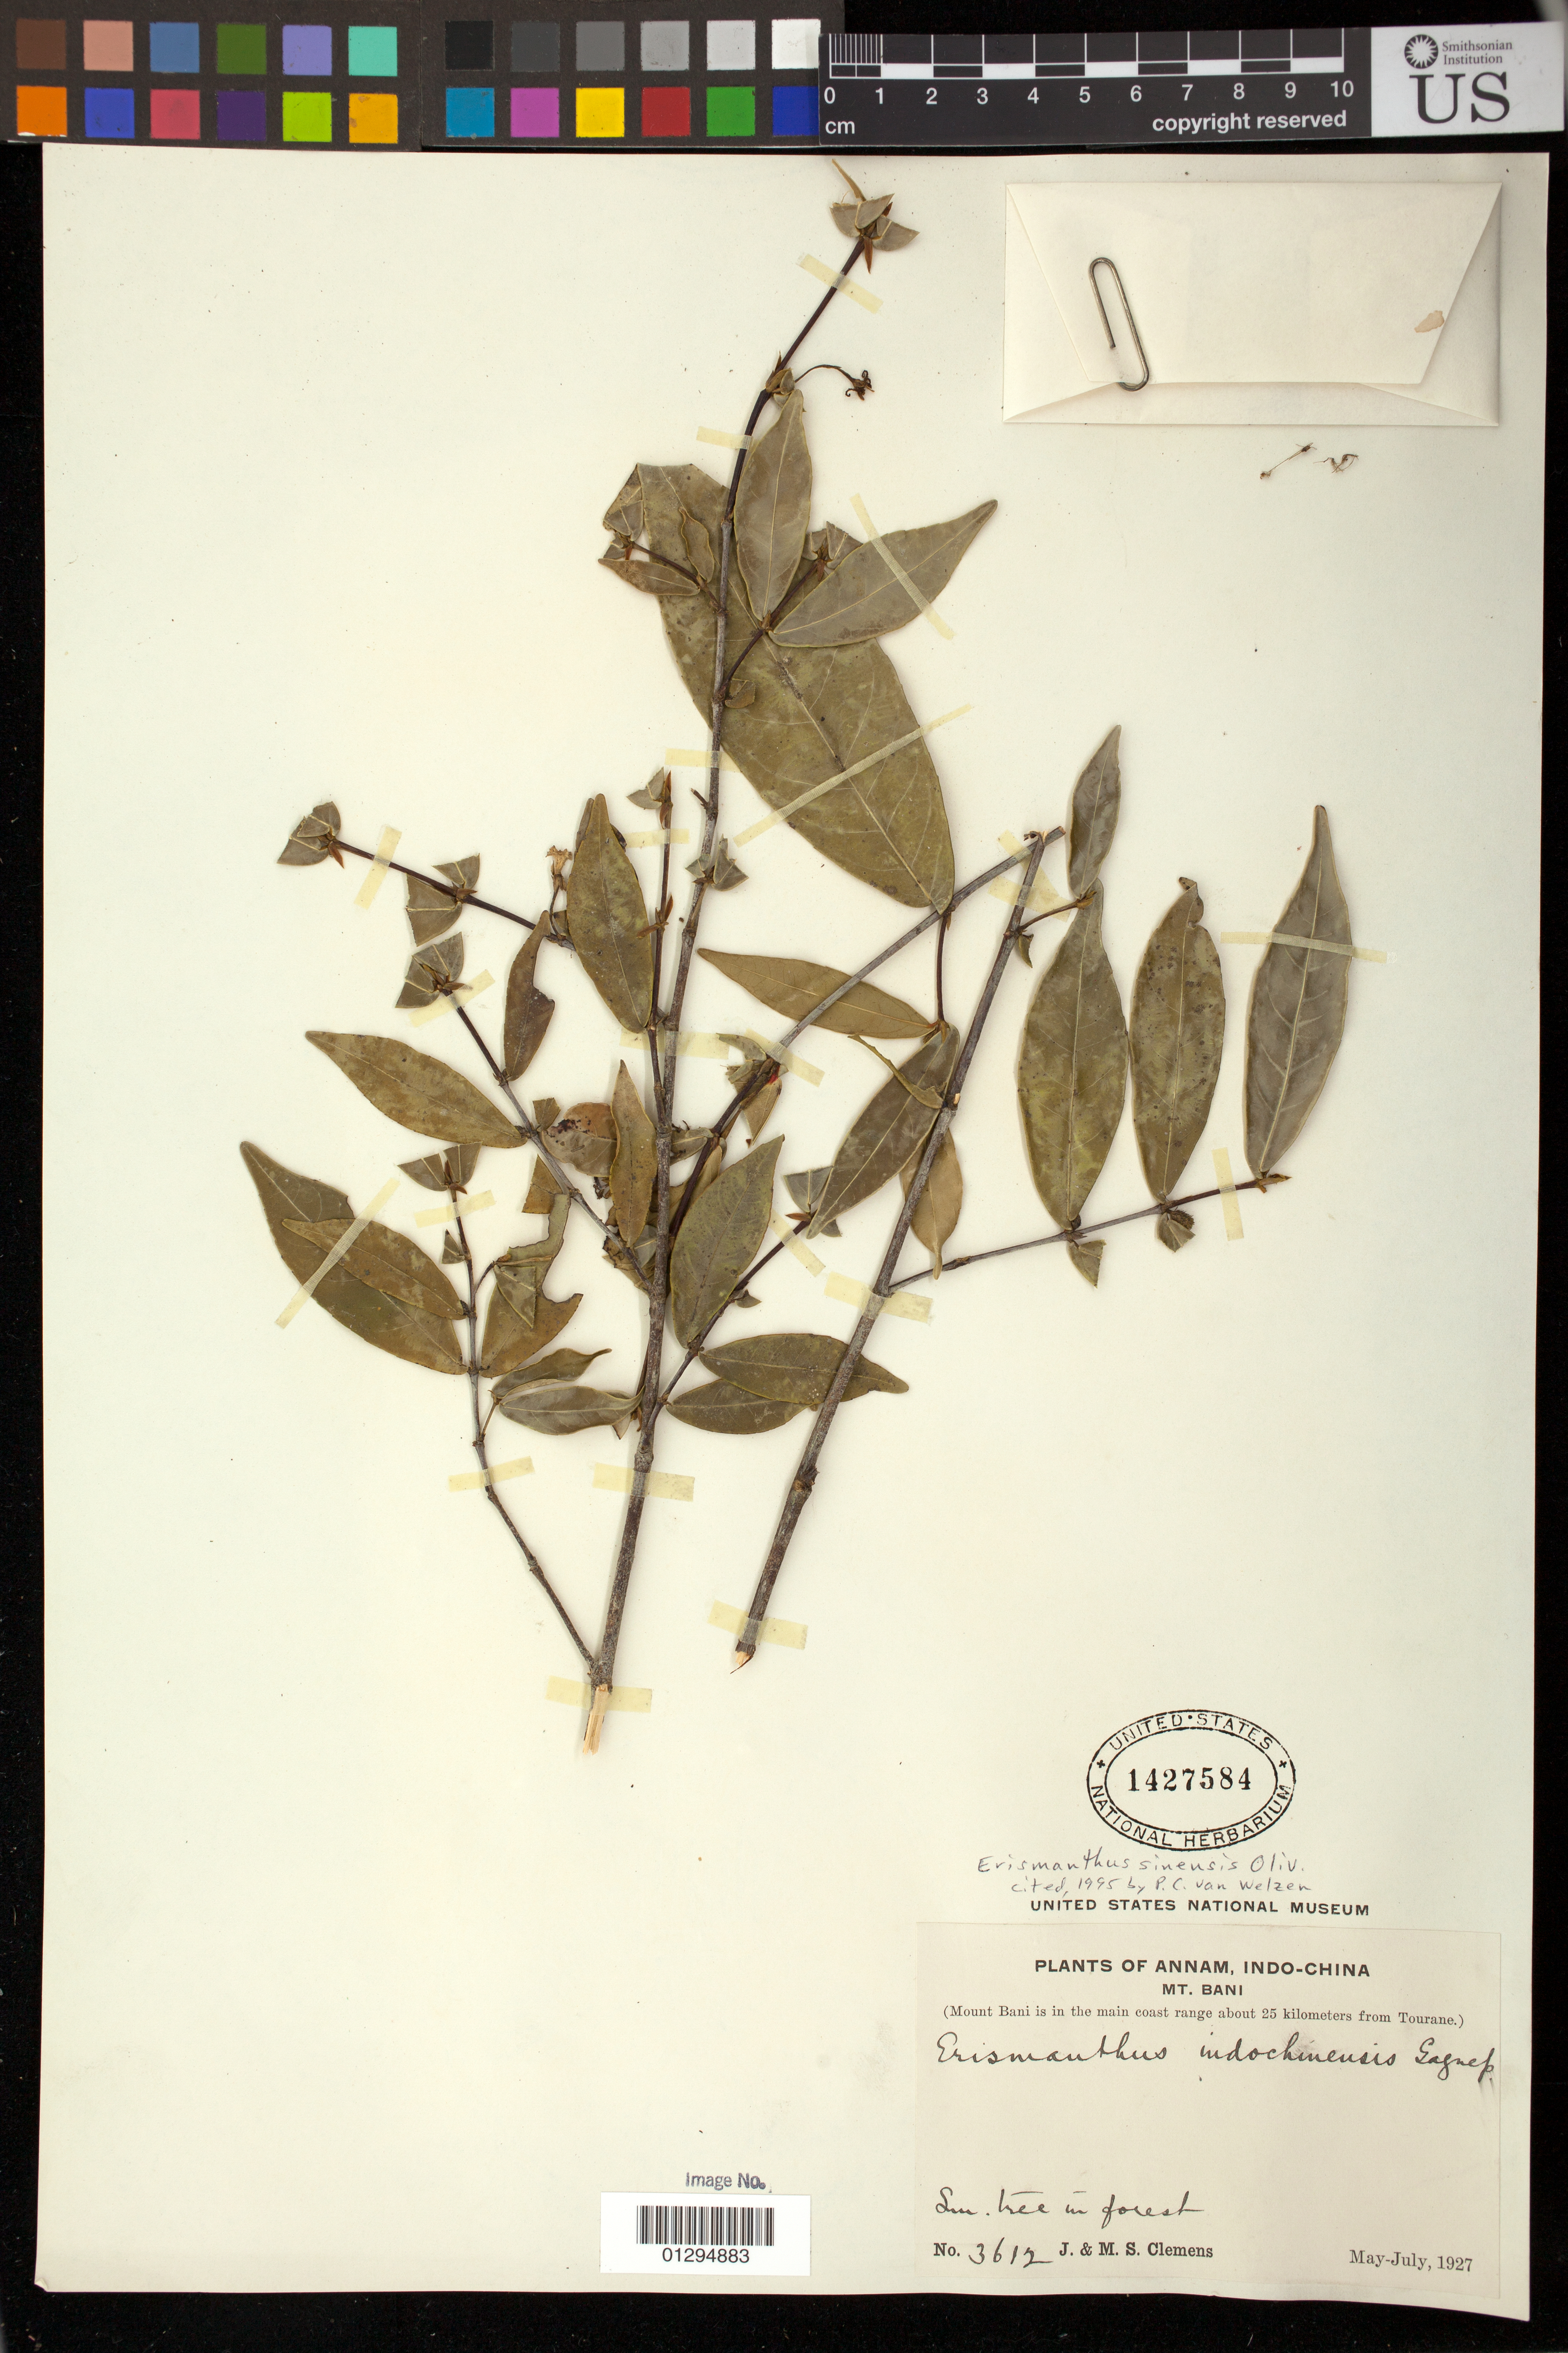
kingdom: Plantae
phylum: Tracheophyta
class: Magnoliopsida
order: Malpighiales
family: Euphorbiaceae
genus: Erismanthus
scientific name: Erismanthus sinensis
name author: Oliv.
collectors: J. Clemens & M. S. Clemens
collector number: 3612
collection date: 1927-05/1927-07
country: Vietnam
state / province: Da Nang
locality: Annam. Mount Bani, Mount Bani is in the main coast range about 25 kilometers from Tourane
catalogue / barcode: US 1427584